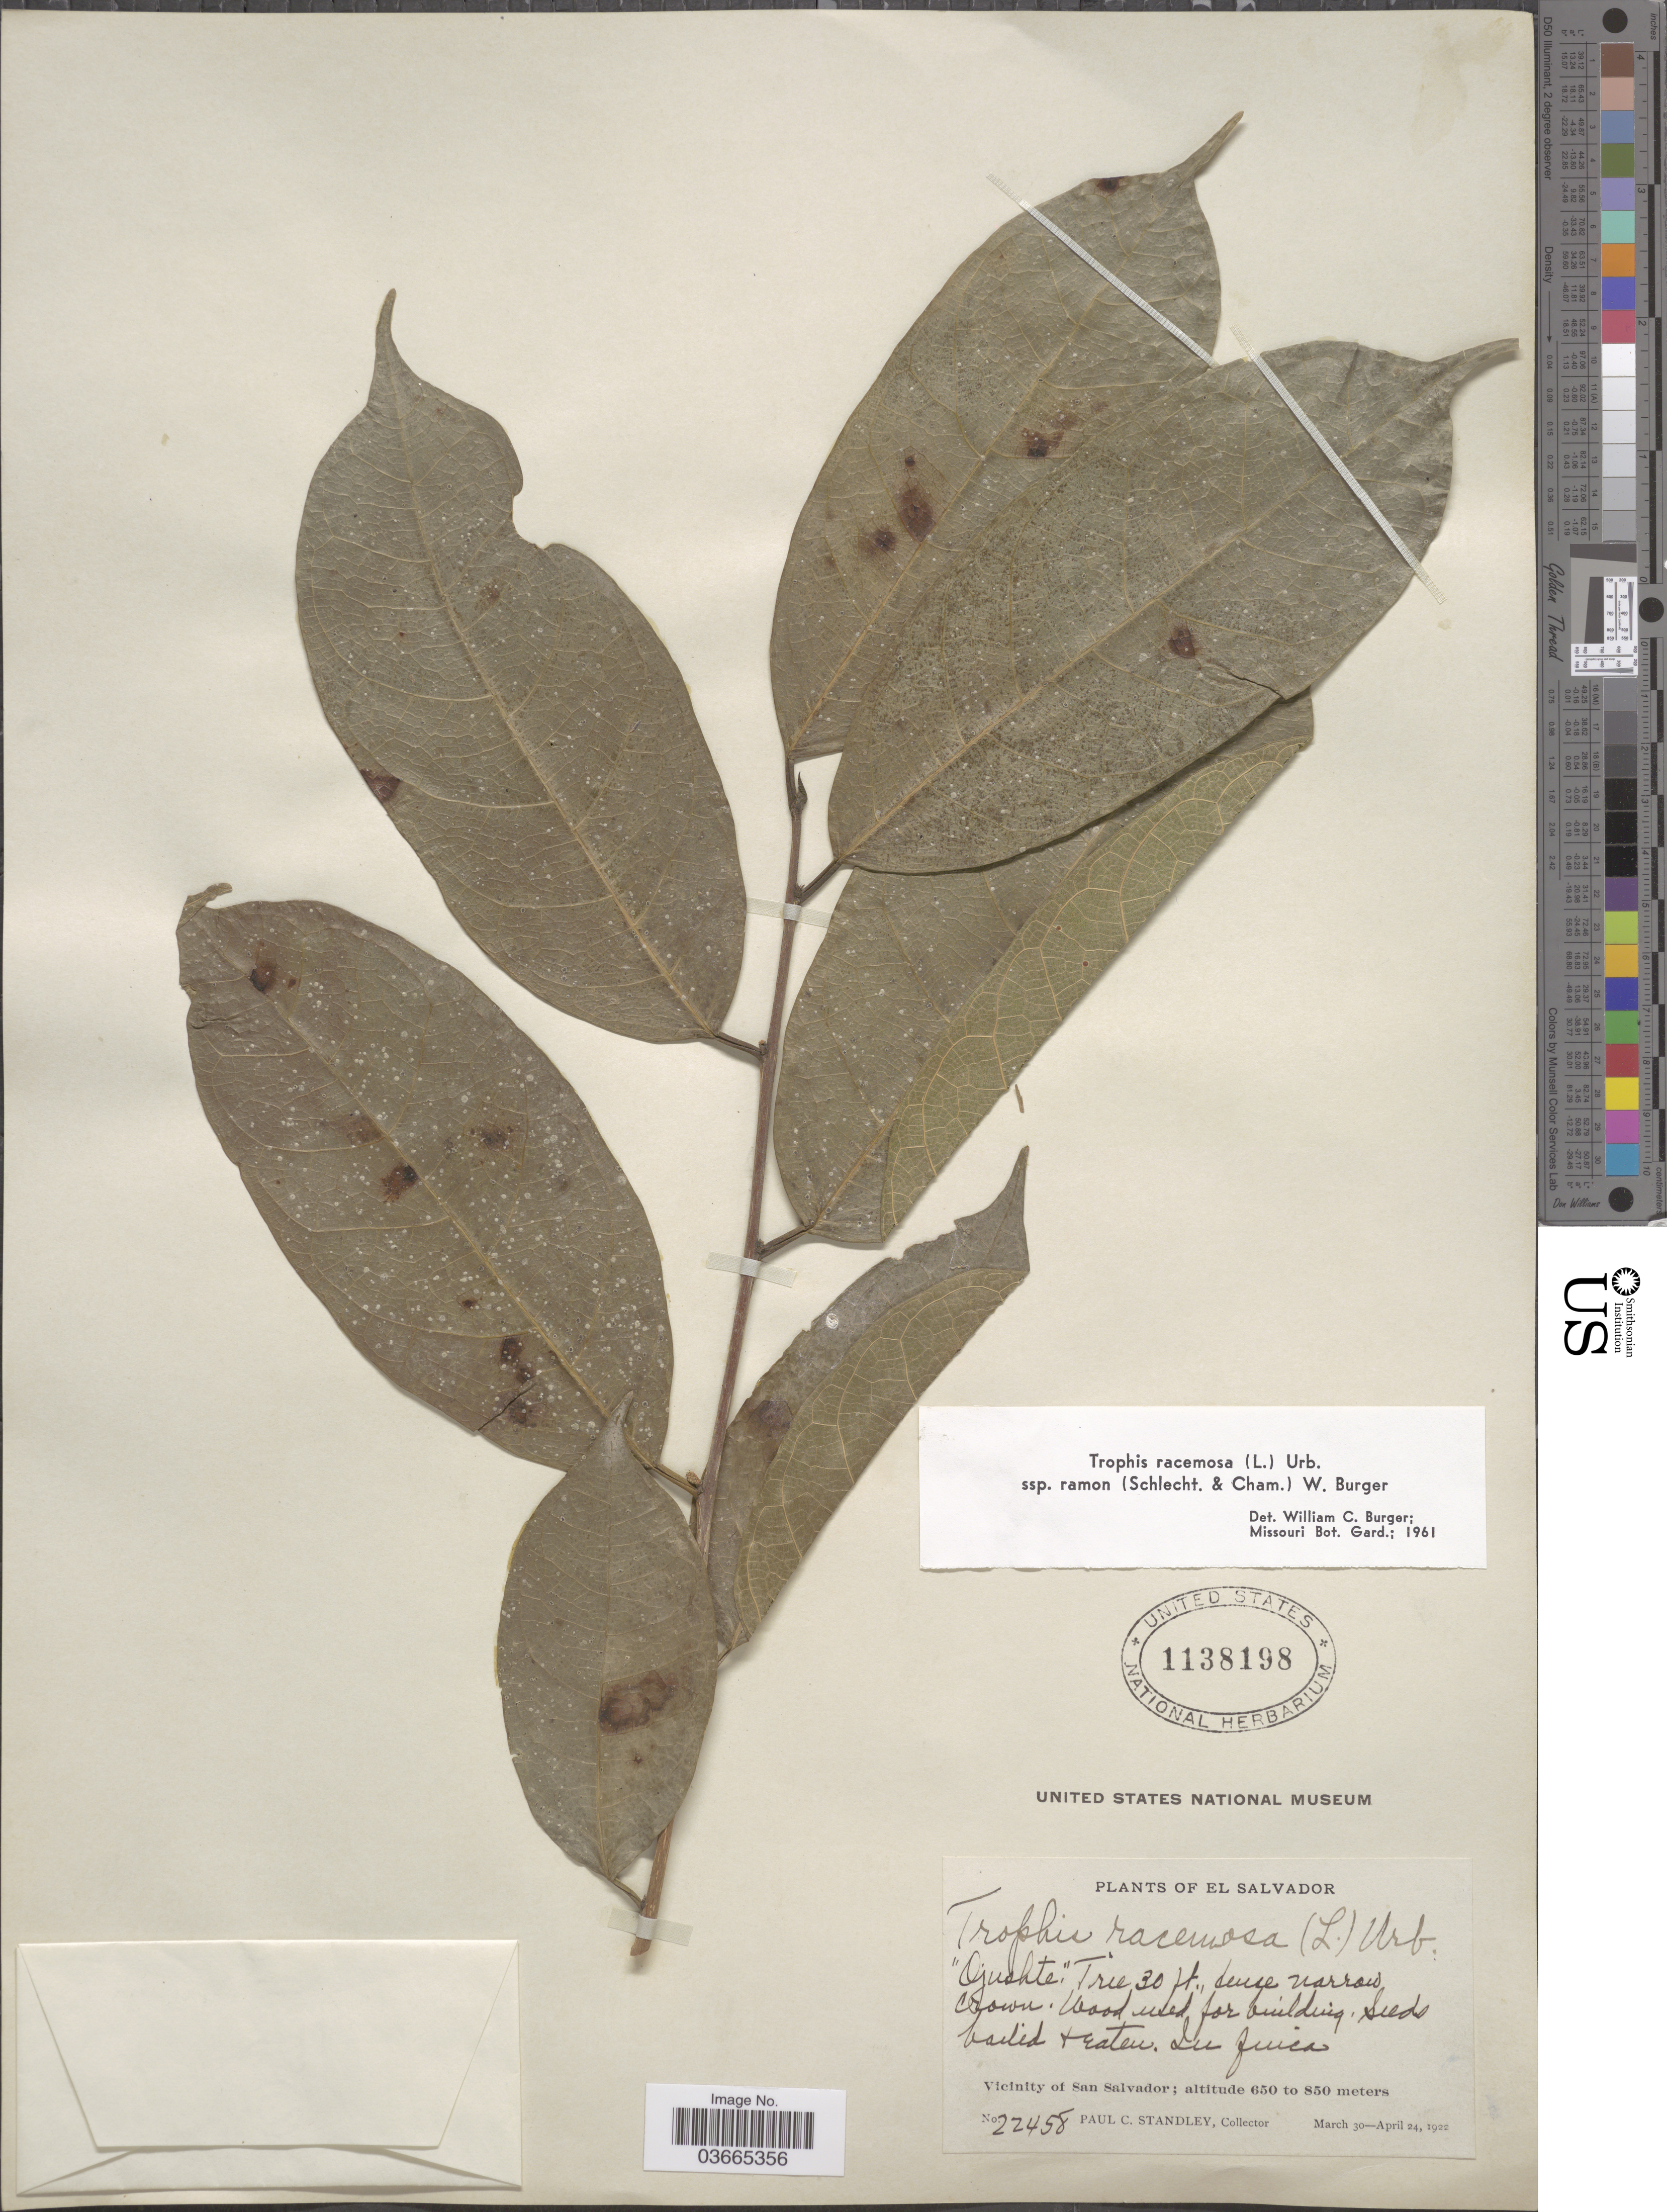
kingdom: Plantae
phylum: Tracheophyta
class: Magnoliopsida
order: Rosales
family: Moraceae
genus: Trophis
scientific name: Trophis racemosa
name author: (L.) Urb.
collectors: P. C. Standley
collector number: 22458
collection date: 1922-03-30/1922-04-24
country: El Salvador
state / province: San Salvador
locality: Vicinity of San Salvador.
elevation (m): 650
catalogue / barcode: US 1138198